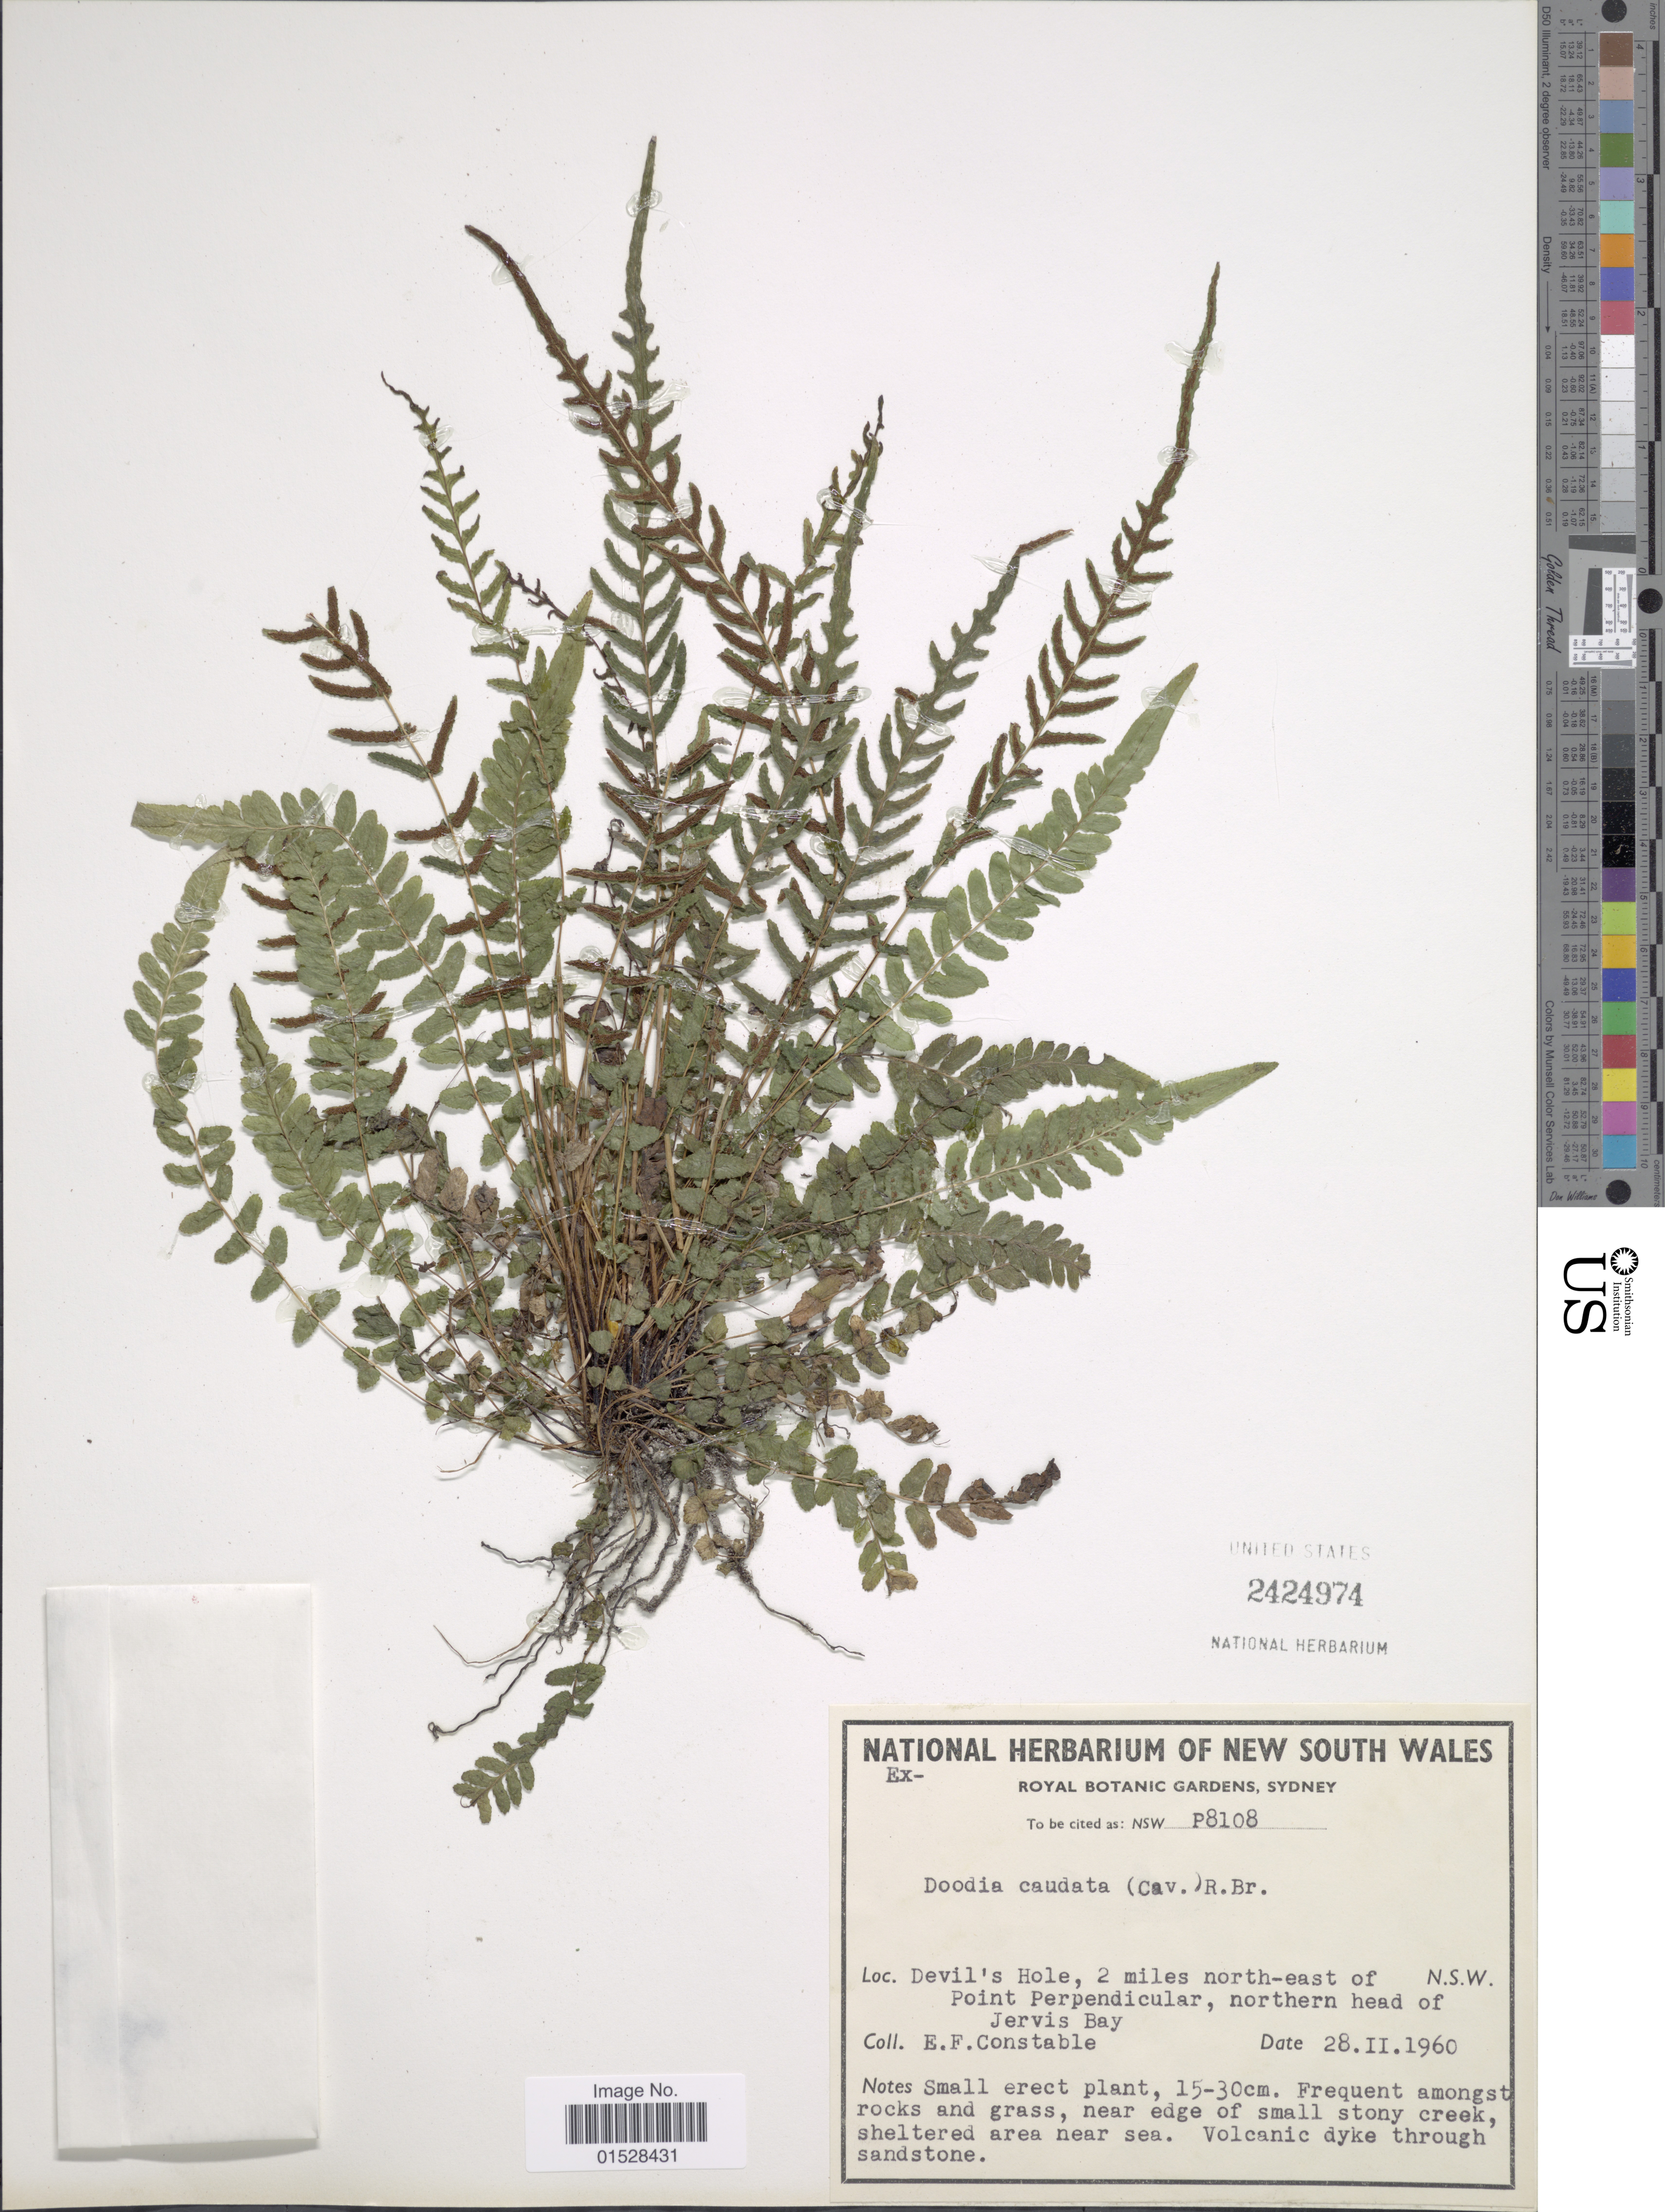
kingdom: Plantae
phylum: Tracheophyta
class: Polypodiopsida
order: Polypodiales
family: Blechnaceae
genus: Blechnum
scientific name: Blechnum spinulosum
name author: Poir.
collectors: E. F. Constable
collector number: P8108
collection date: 1960-02-28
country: Australia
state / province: New South Wales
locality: Devil's Hole, 2 miles north-east of Point Perpendicular, northern head of Jervis Bay.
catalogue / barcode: US 2424974